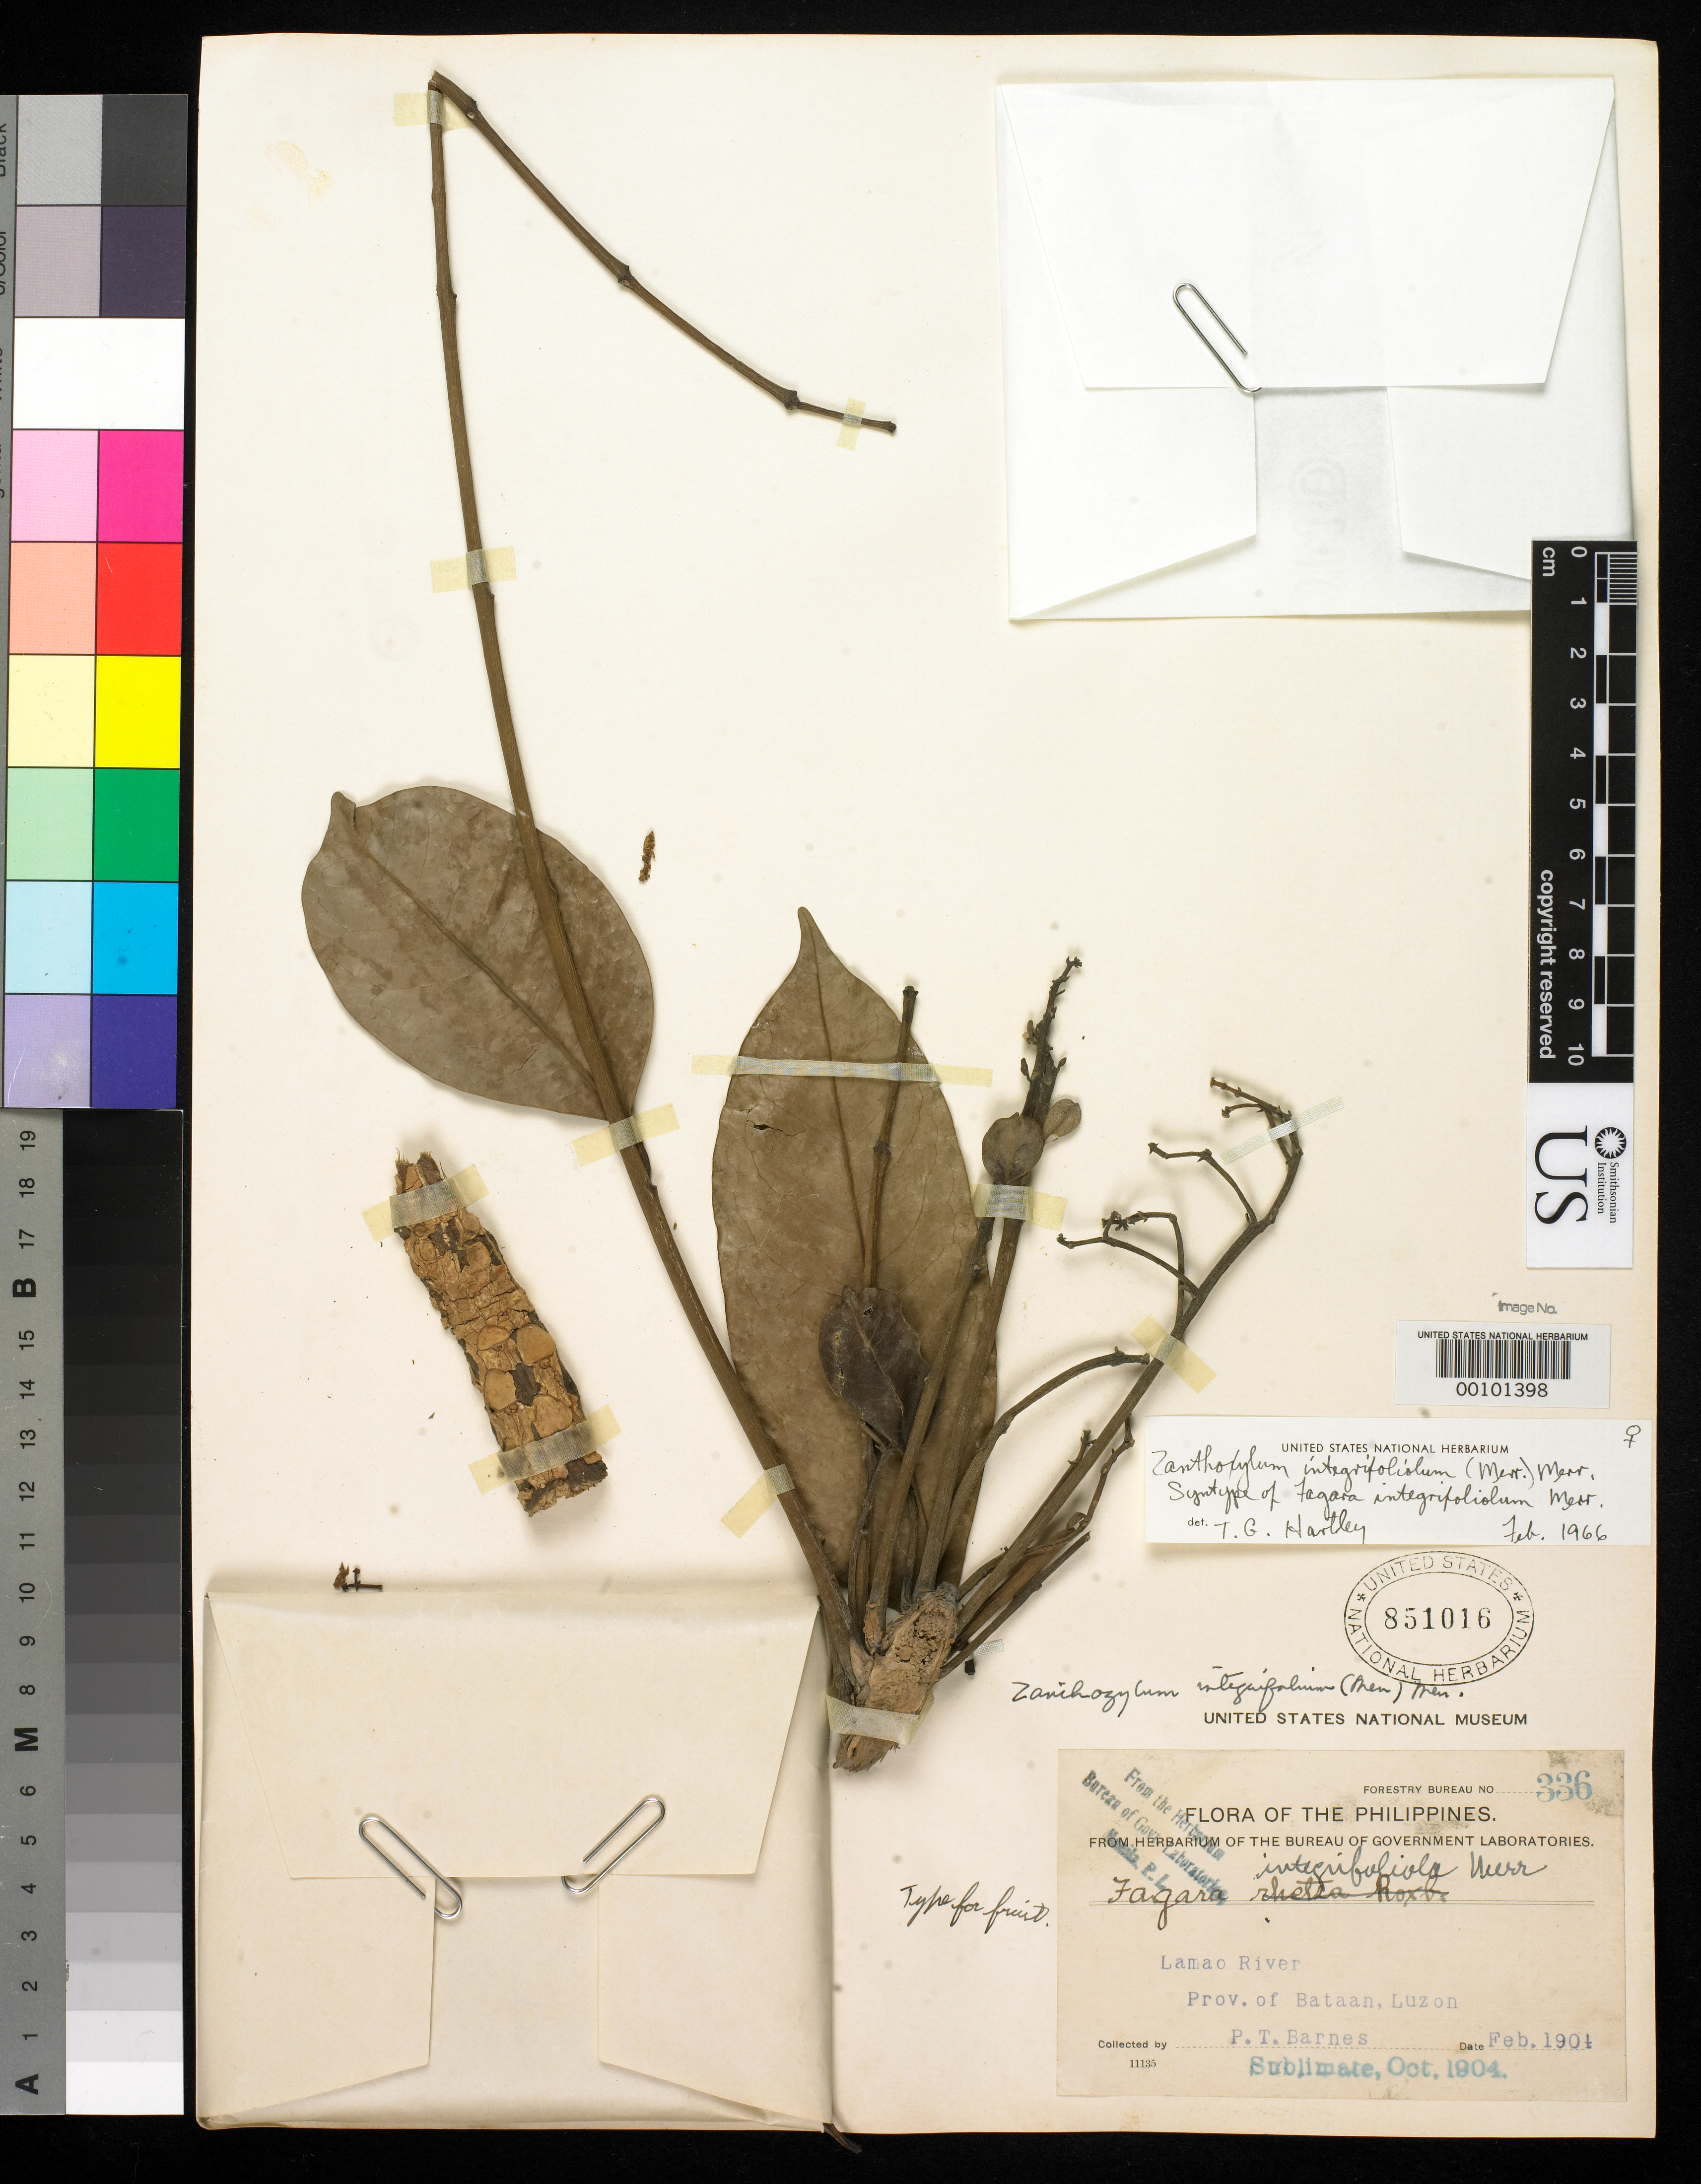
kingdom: Plantae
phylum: Tracheophyta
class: Magnoliopsida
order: Sapindales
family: Rutaceae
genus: Fagara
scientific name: Fagara integrifoliola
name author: Merr.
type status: Isosyntype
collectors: P. Barnes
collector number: Bur. Sci. 336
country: Philippines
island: Luzon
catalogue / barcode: US 851016